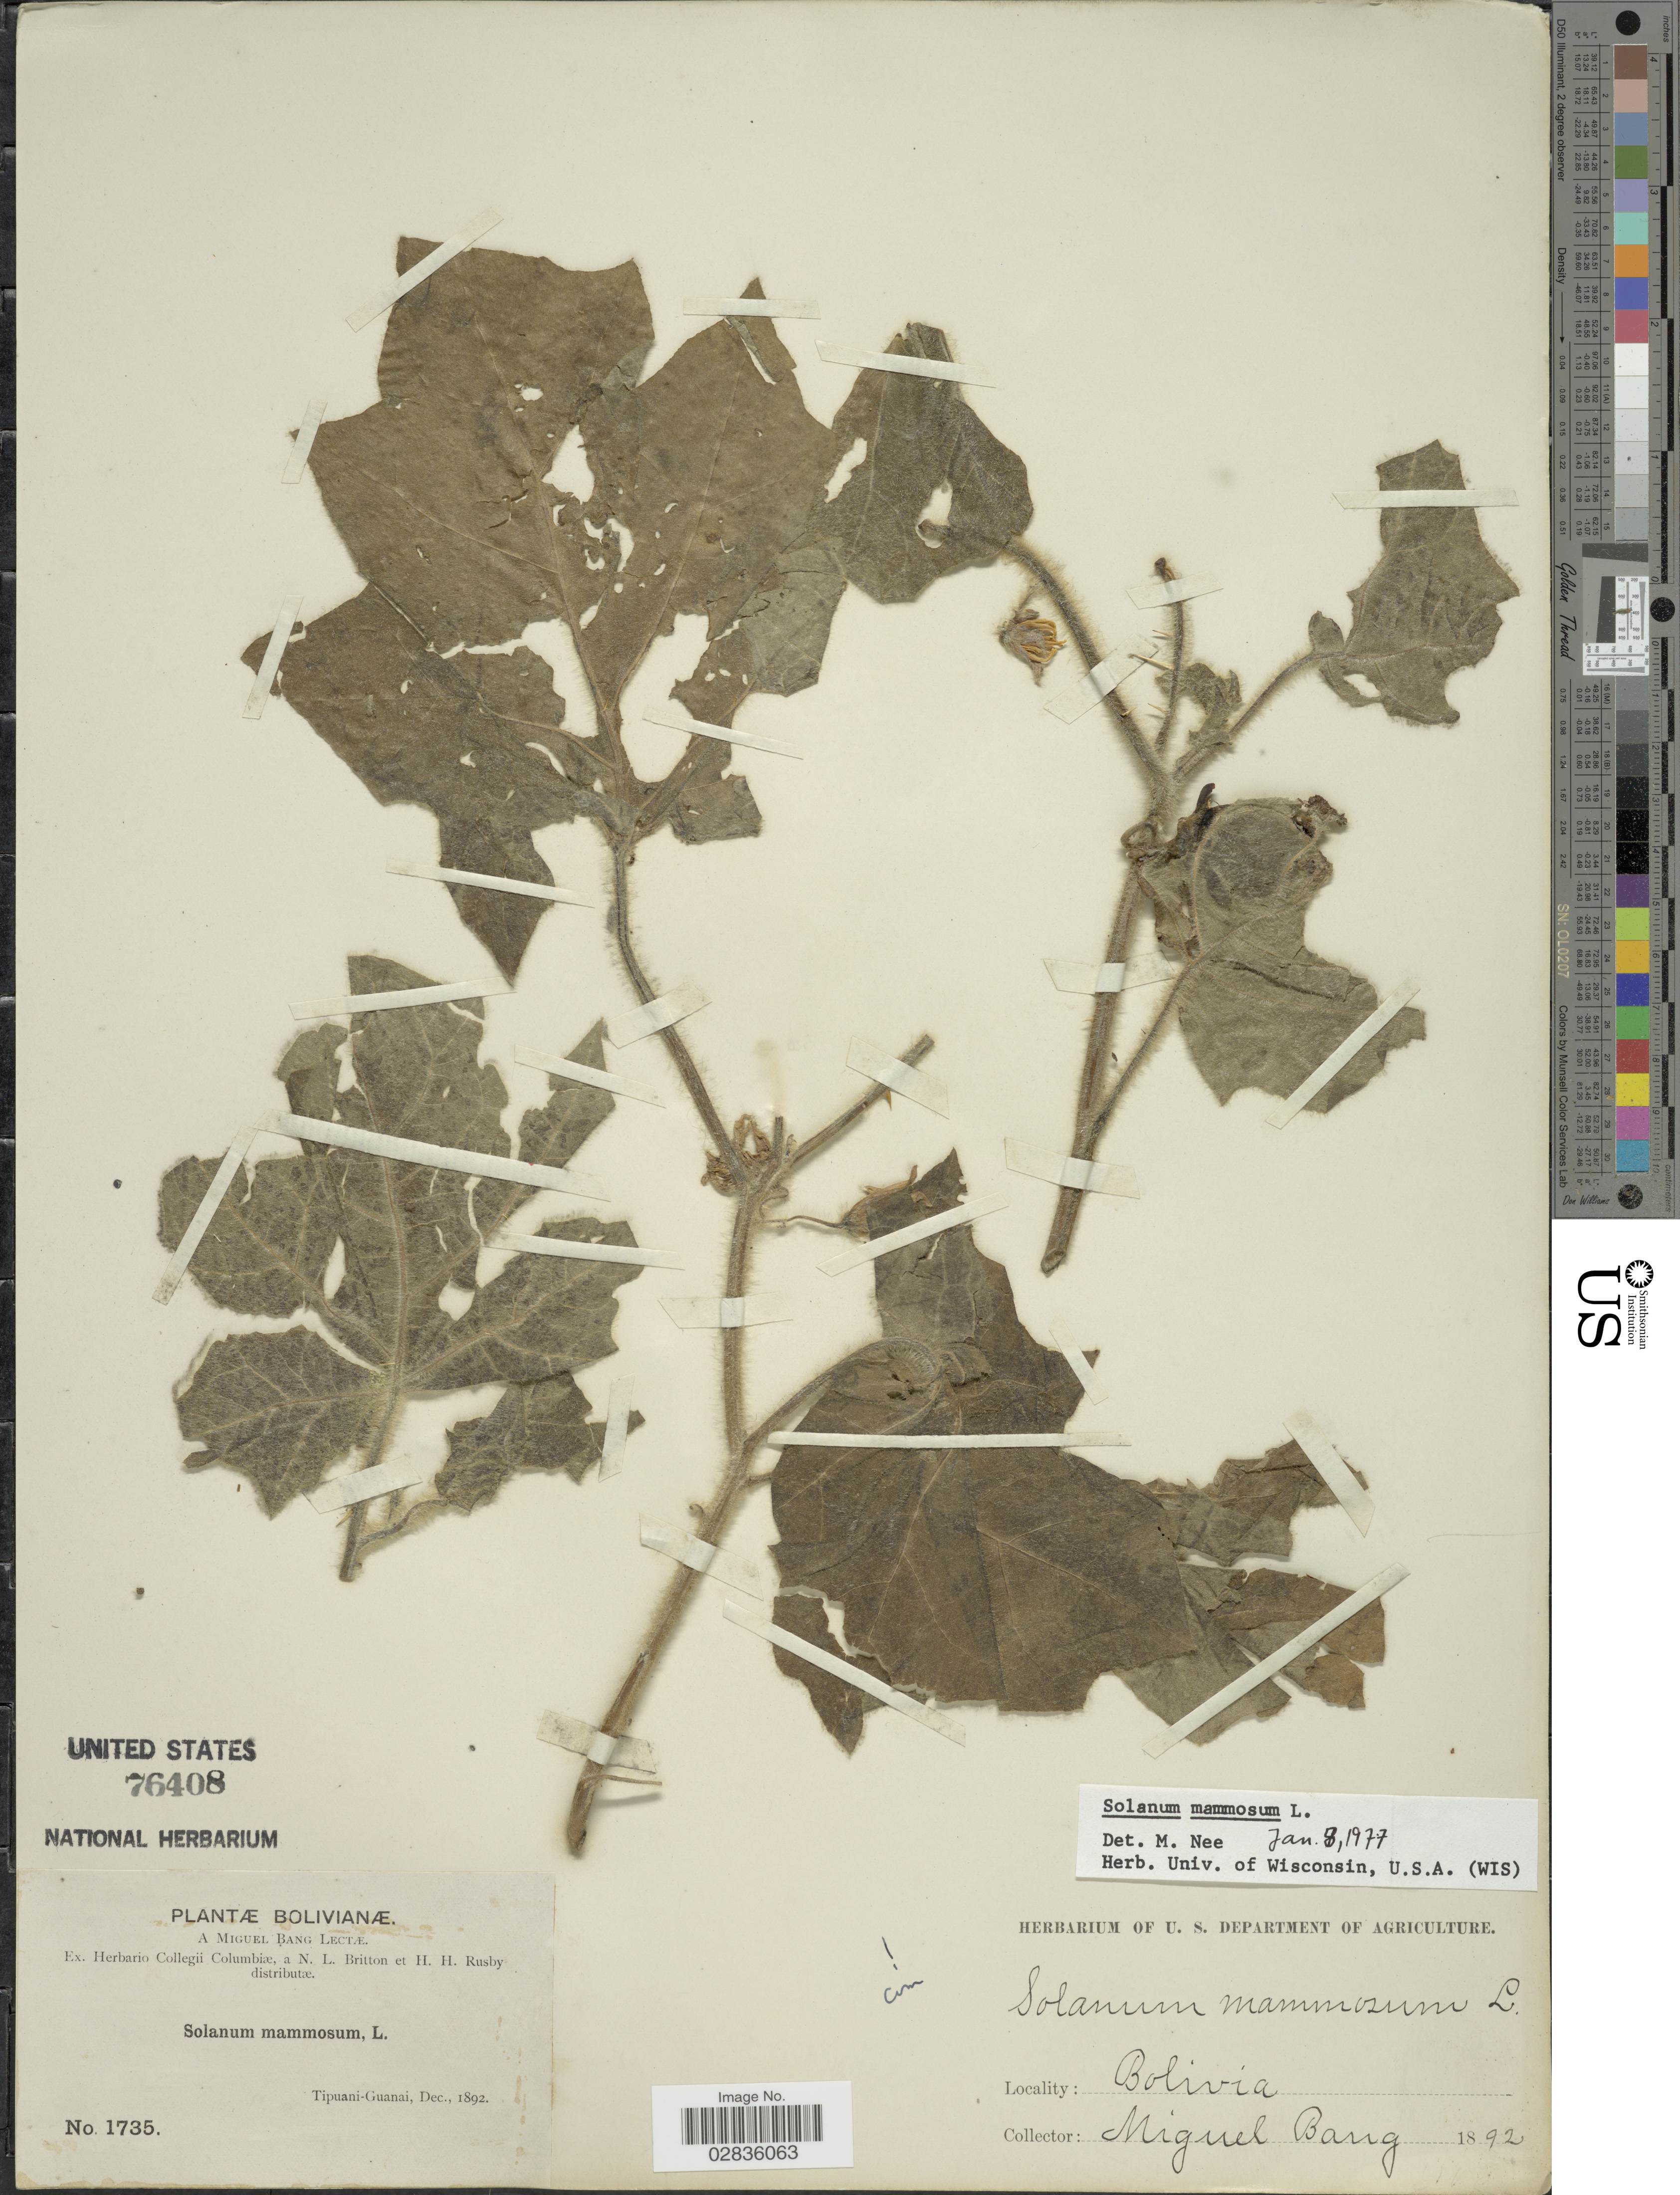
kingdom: Plantae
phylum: Tracheophyta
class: Magnoliopsida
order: Solanales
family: Solanaceae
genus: Solanum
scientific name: Solanum mammosum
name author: L.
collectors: M. Bang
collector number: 1735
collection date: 1892-12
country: Bolivia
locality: Tipuani-Guanai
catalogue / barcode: US 76408